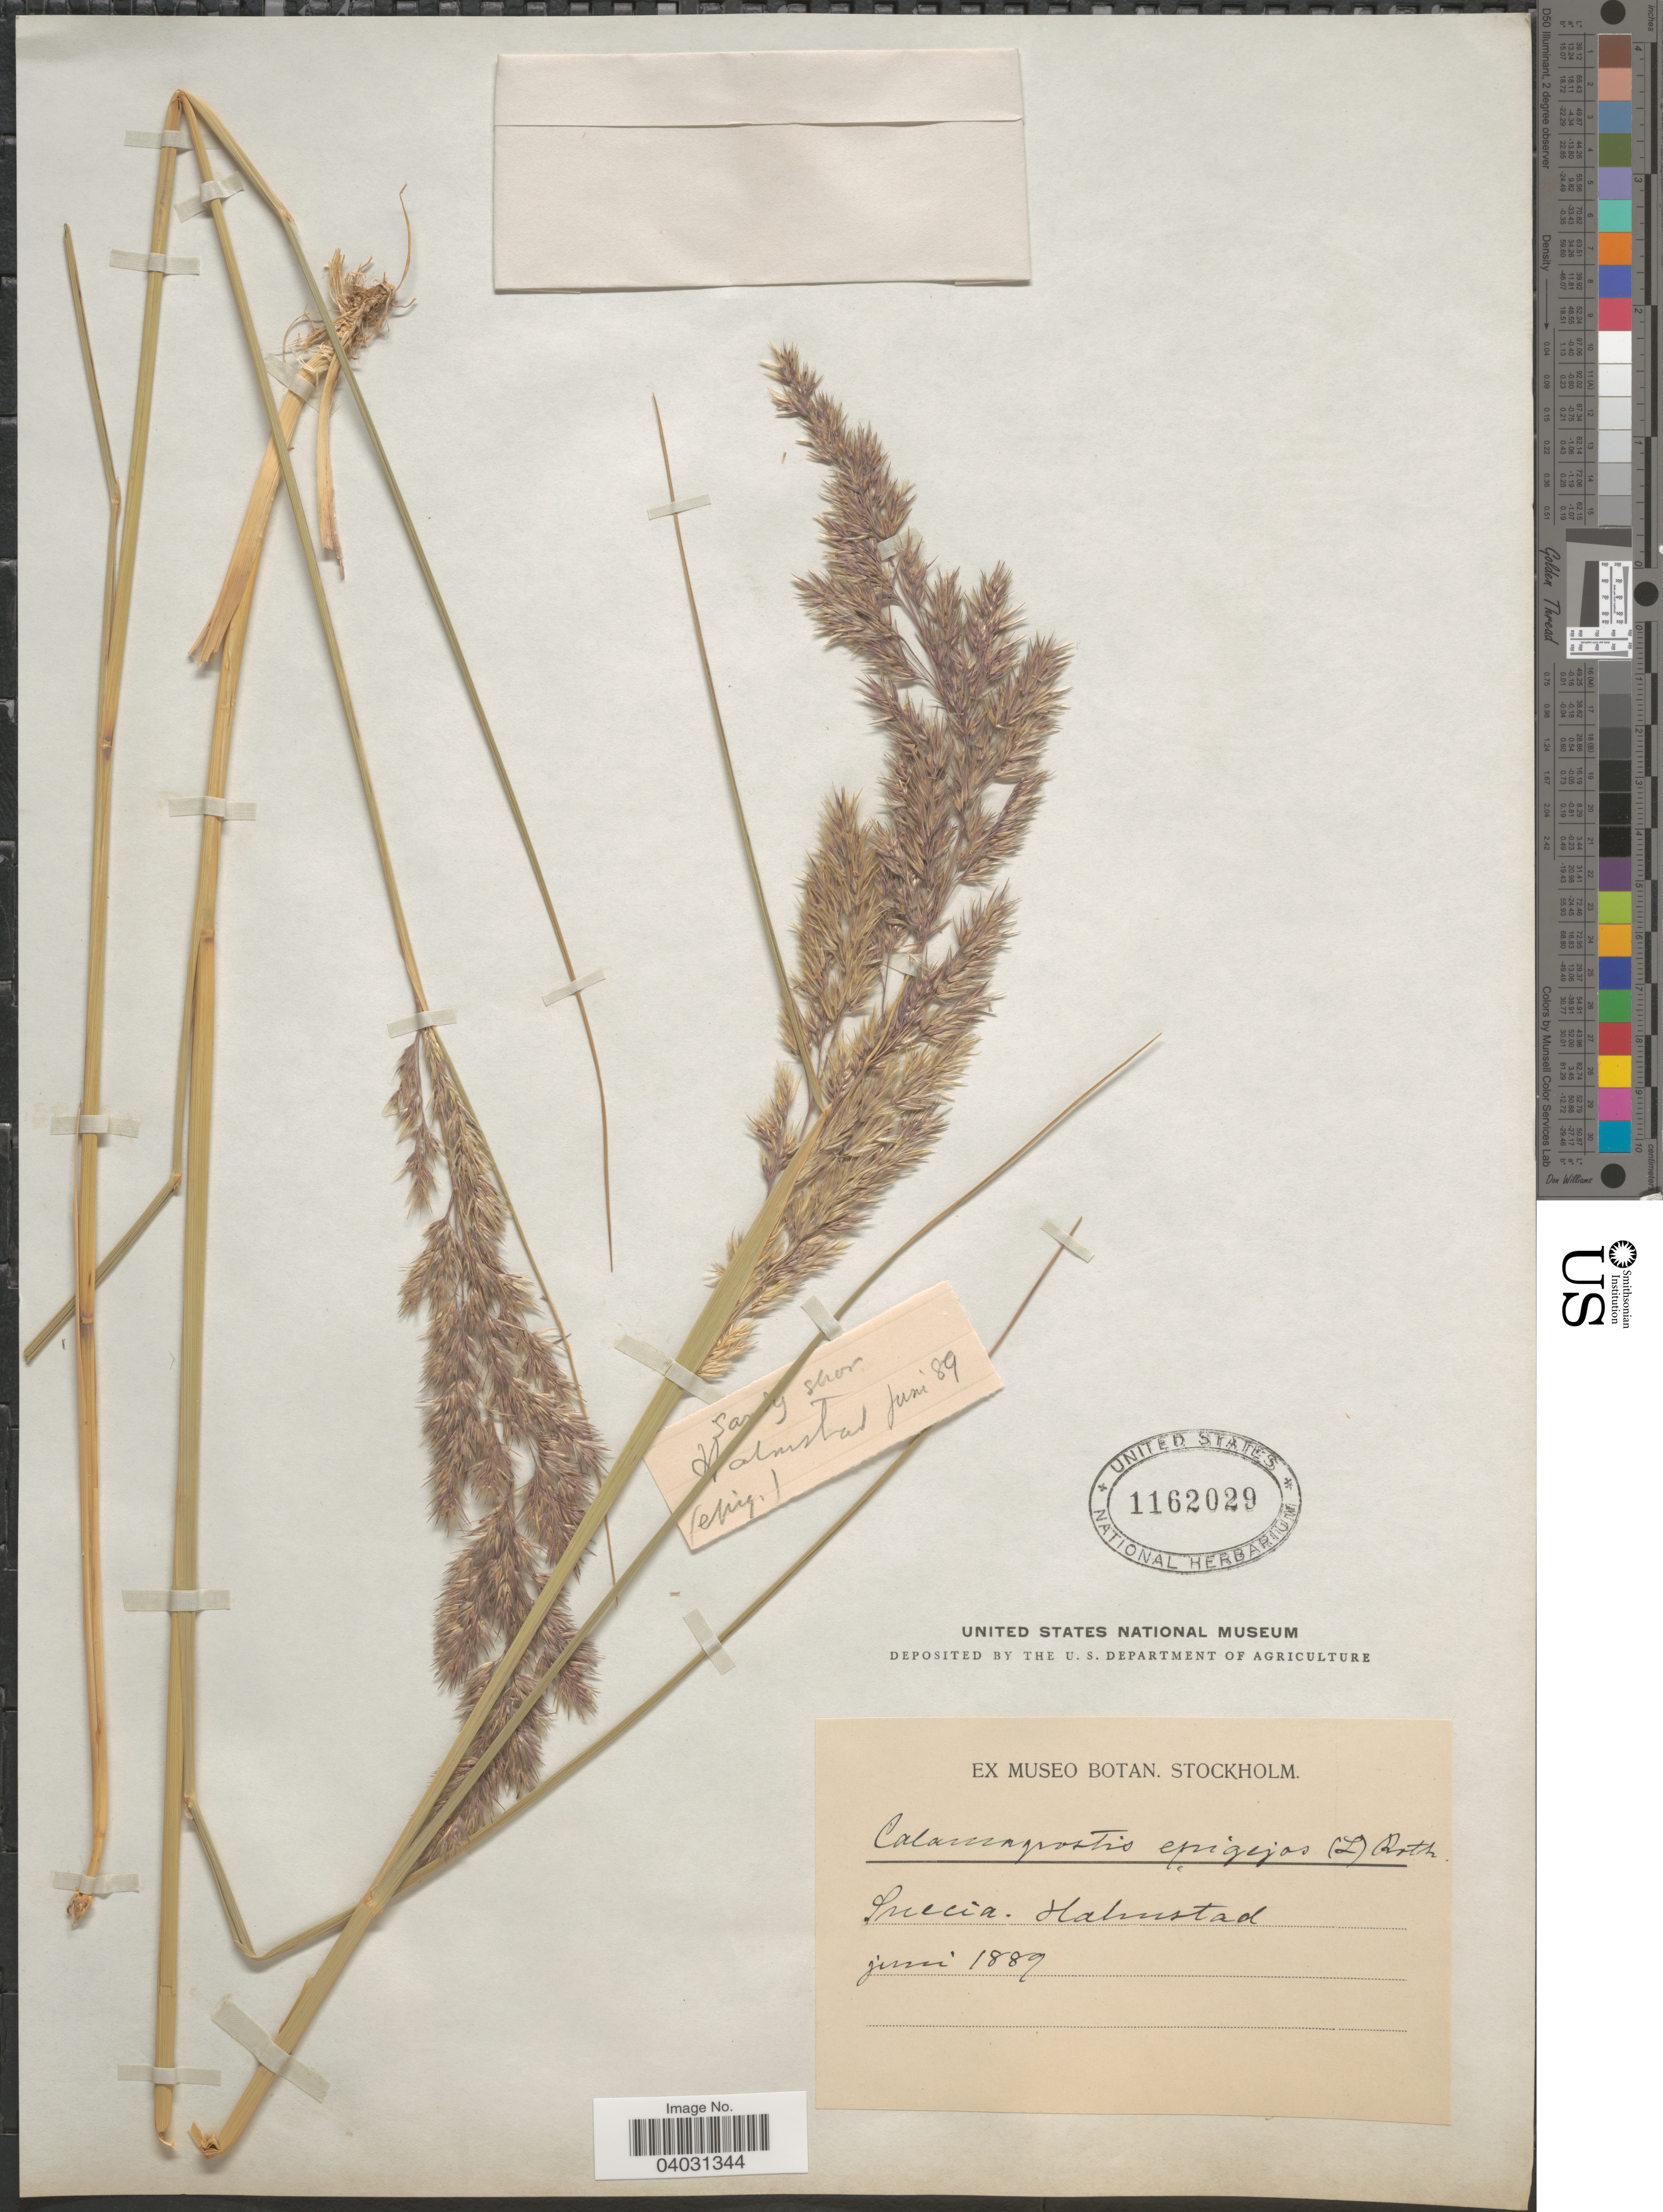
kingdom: Plantae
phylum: Tracheophyta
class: Liliopsida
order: Poales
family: Poaceae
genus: Calamagrostis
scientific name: Calamagrostis epigeios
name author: (L.) Roth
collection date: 1889-06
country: Sweden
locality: Suecia. Halmstad.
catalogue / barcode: US 1162029